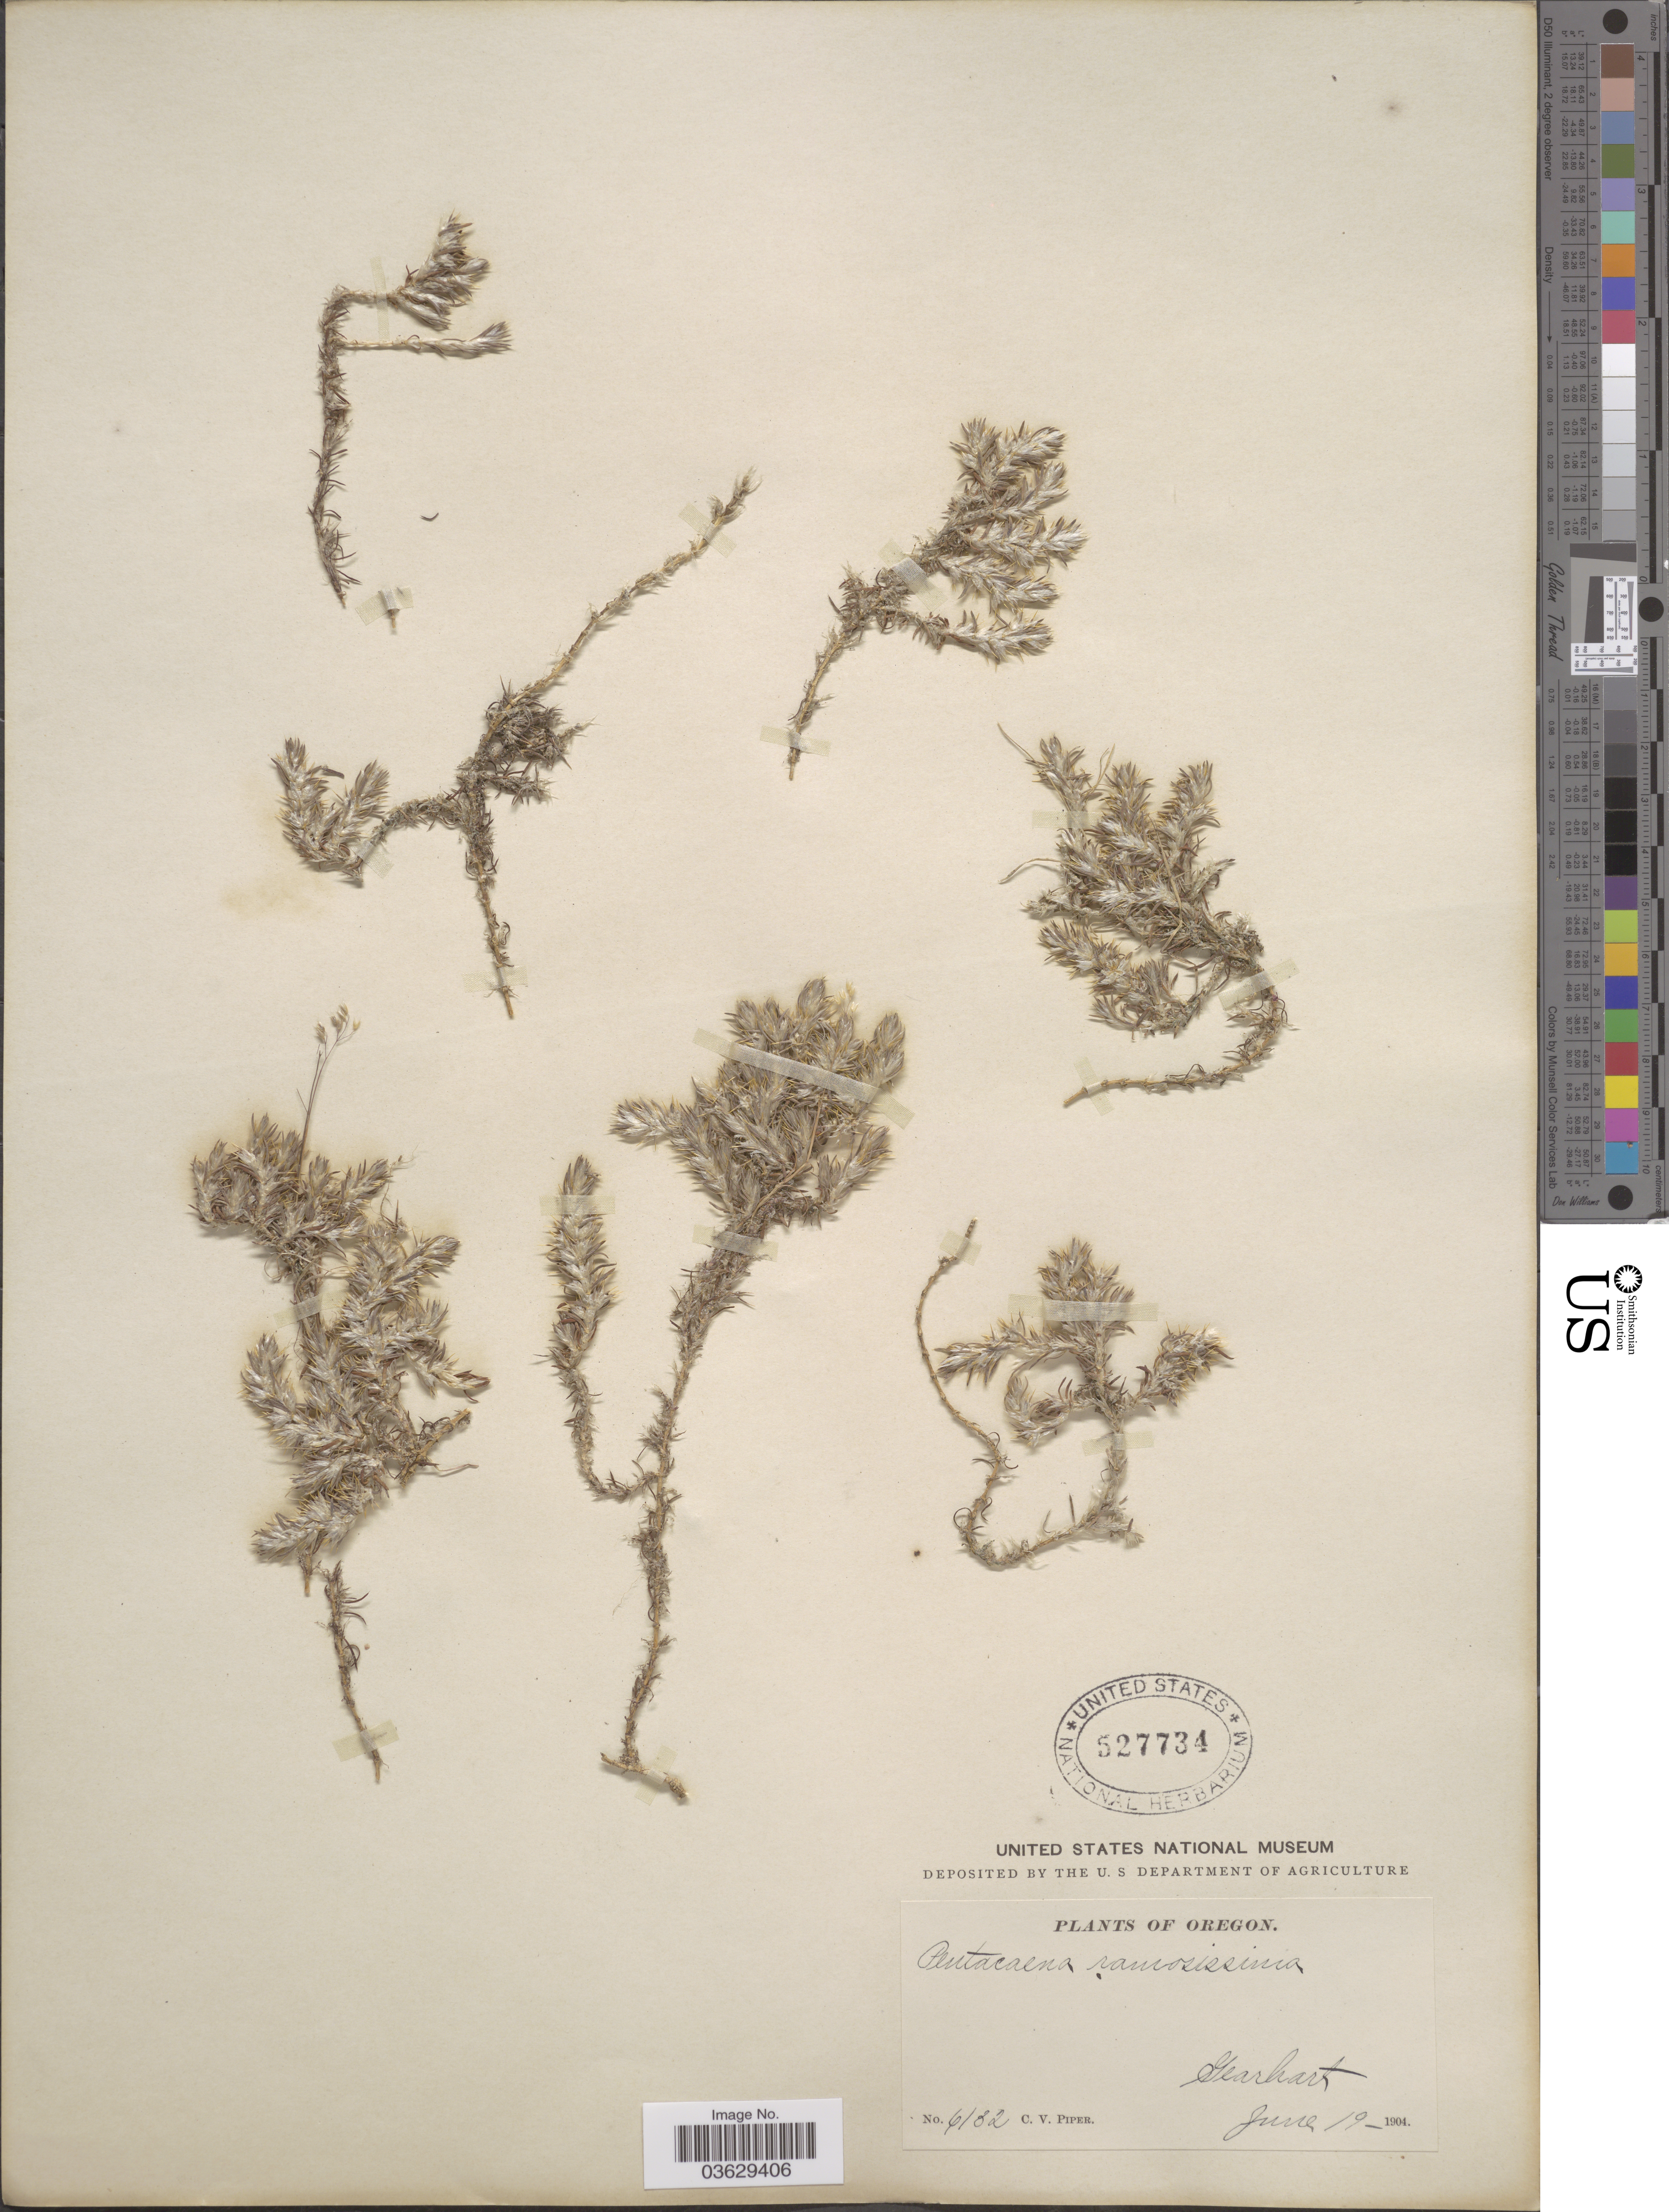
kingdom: Plantae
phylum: Tracheophyta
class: Magnoliopsida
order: Caryophyllales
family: Caryophyllaceae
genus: Cardionema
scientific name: Cardionema ramosissimum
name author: (Weinm.) A. Nelson & J.F. Macbr.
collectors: C. V. Piper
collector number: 6132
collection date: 1904-06-19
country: United States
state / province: Oregon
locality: Gearheart.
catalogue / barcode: US 527734